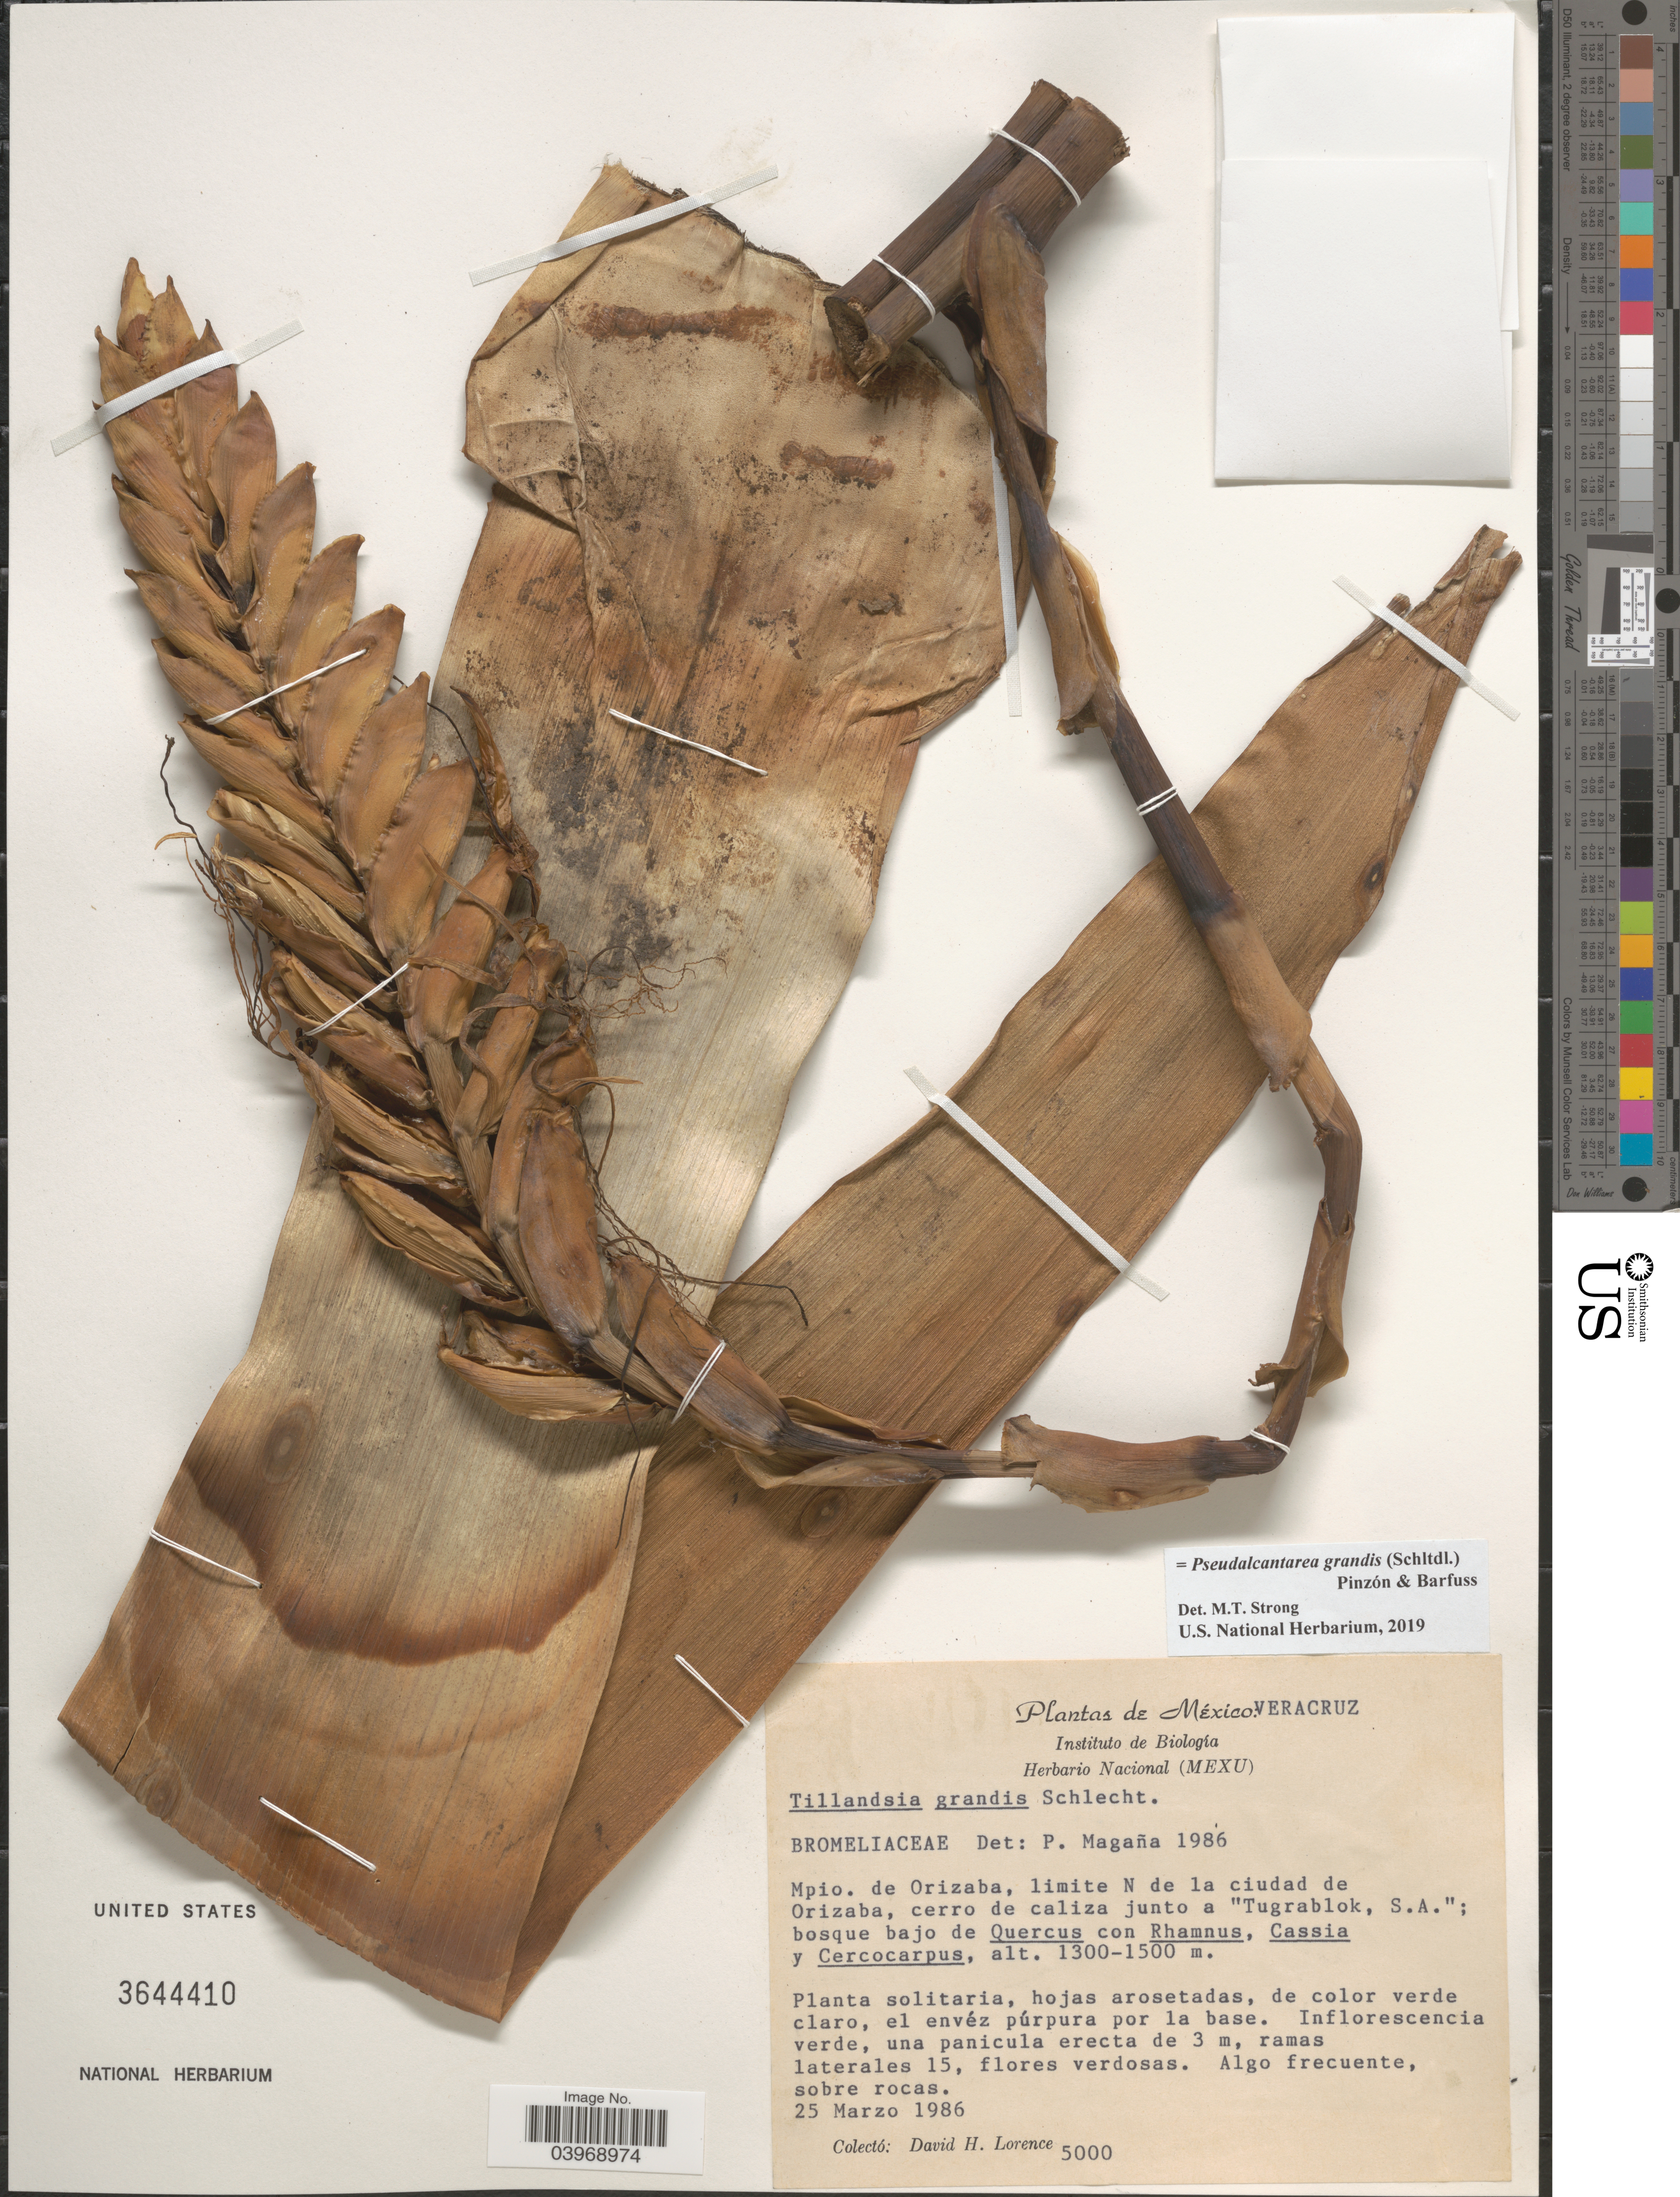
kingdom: Plantae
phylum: Tracheophyta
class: Liliopsida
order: Poales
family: Bromeliaceae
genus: Pseudalcantarea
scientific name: Pseudalcantarea grandis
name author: (Schltdl.) Pinzón & Barfuss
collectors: D. Lorence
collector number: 5000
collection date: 1986-03-25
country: Mexico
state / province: Veracruz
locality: Veracruz. Mpio. de Orizaba, limite N de la ciudad de Orizaba, cerro de caliza junto a "Tugrablok, S.A.".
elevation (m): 1300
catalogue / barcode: US 3644410